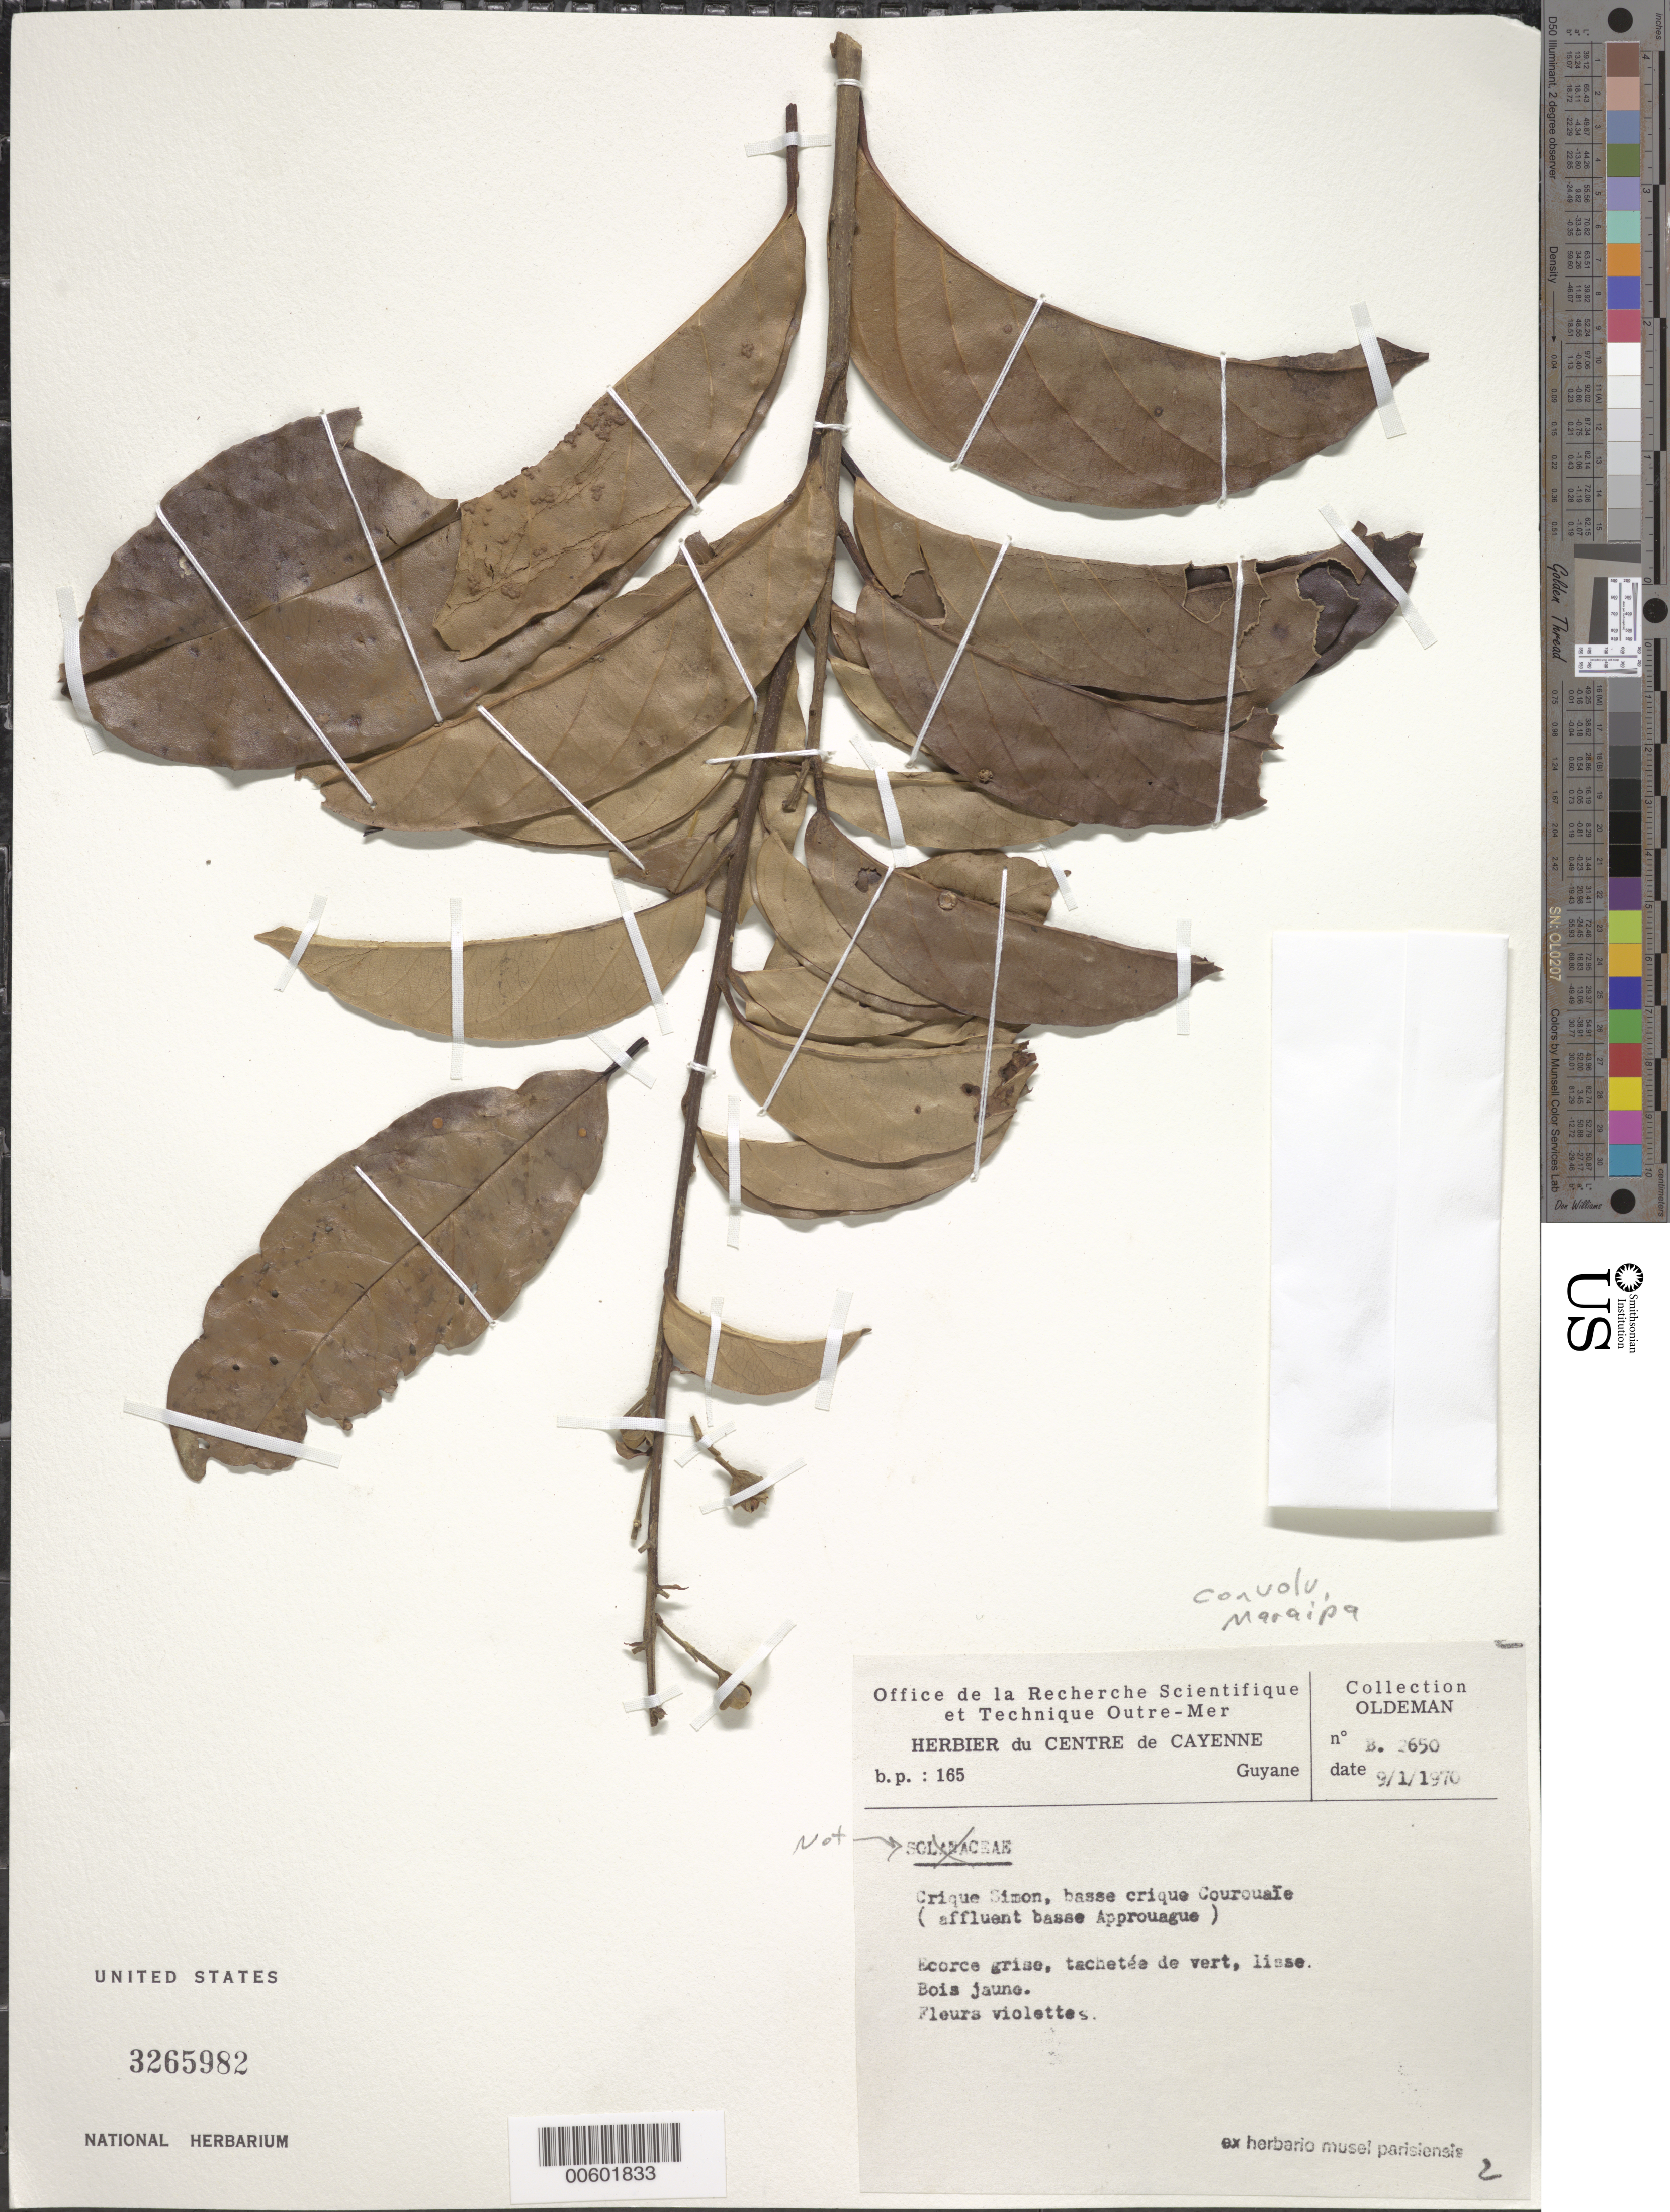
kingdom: Plantae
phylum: Tracheophyta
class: Magnoliopsida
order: Solanales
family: Convolvulaceae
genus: Maripa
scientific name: Maripa sp.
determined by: Liesner, R. L.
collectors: R. Oldeman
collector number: B 2650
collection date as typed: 9-Jan-70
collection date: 1970-01-09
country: French Guiana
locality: Crique Simon, basse crique Courouaïe (affl. basse Approuague)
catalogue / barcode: US 3265982